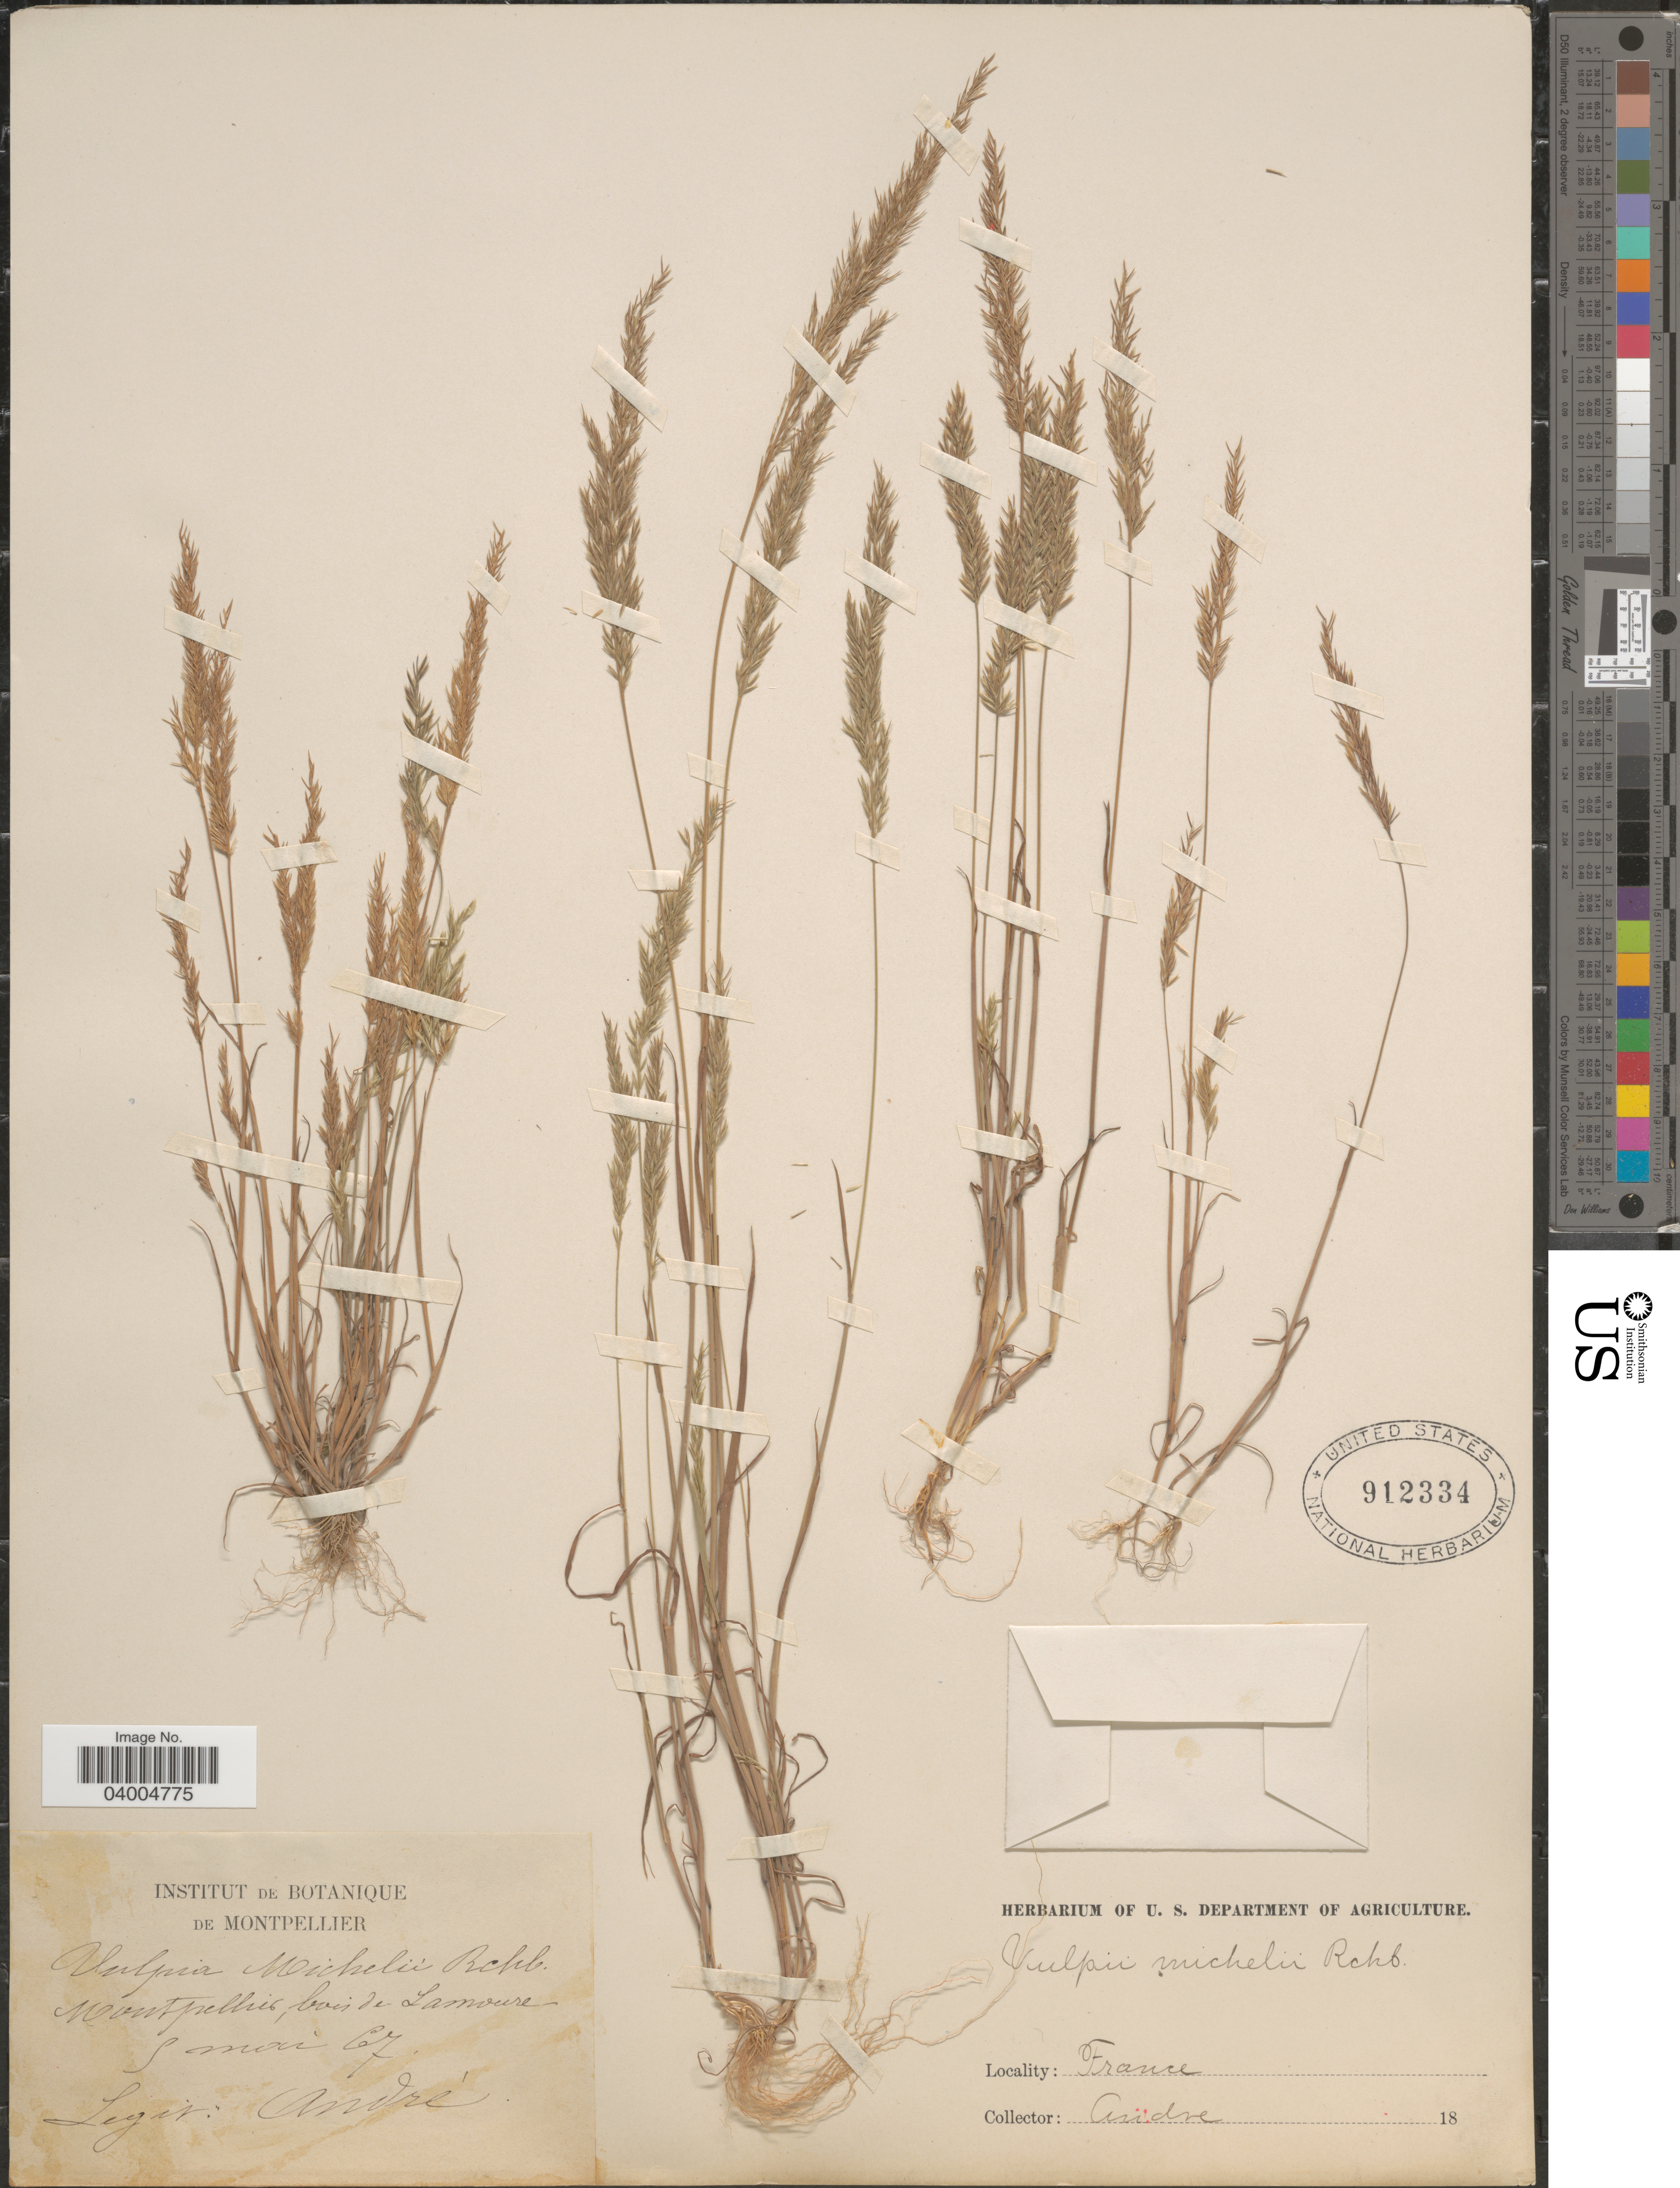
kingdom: Plantae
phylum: Tracheophyta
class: Liliopsida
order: Poales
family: Poaceae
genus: Avellinia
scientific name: Avellinia michelii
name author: (Savi) Parl.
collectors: André, --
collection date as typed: Transcribed d/m/y: 5/5/67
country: France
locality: Montpellier, bois de Lamoure.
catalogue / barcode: US 912334